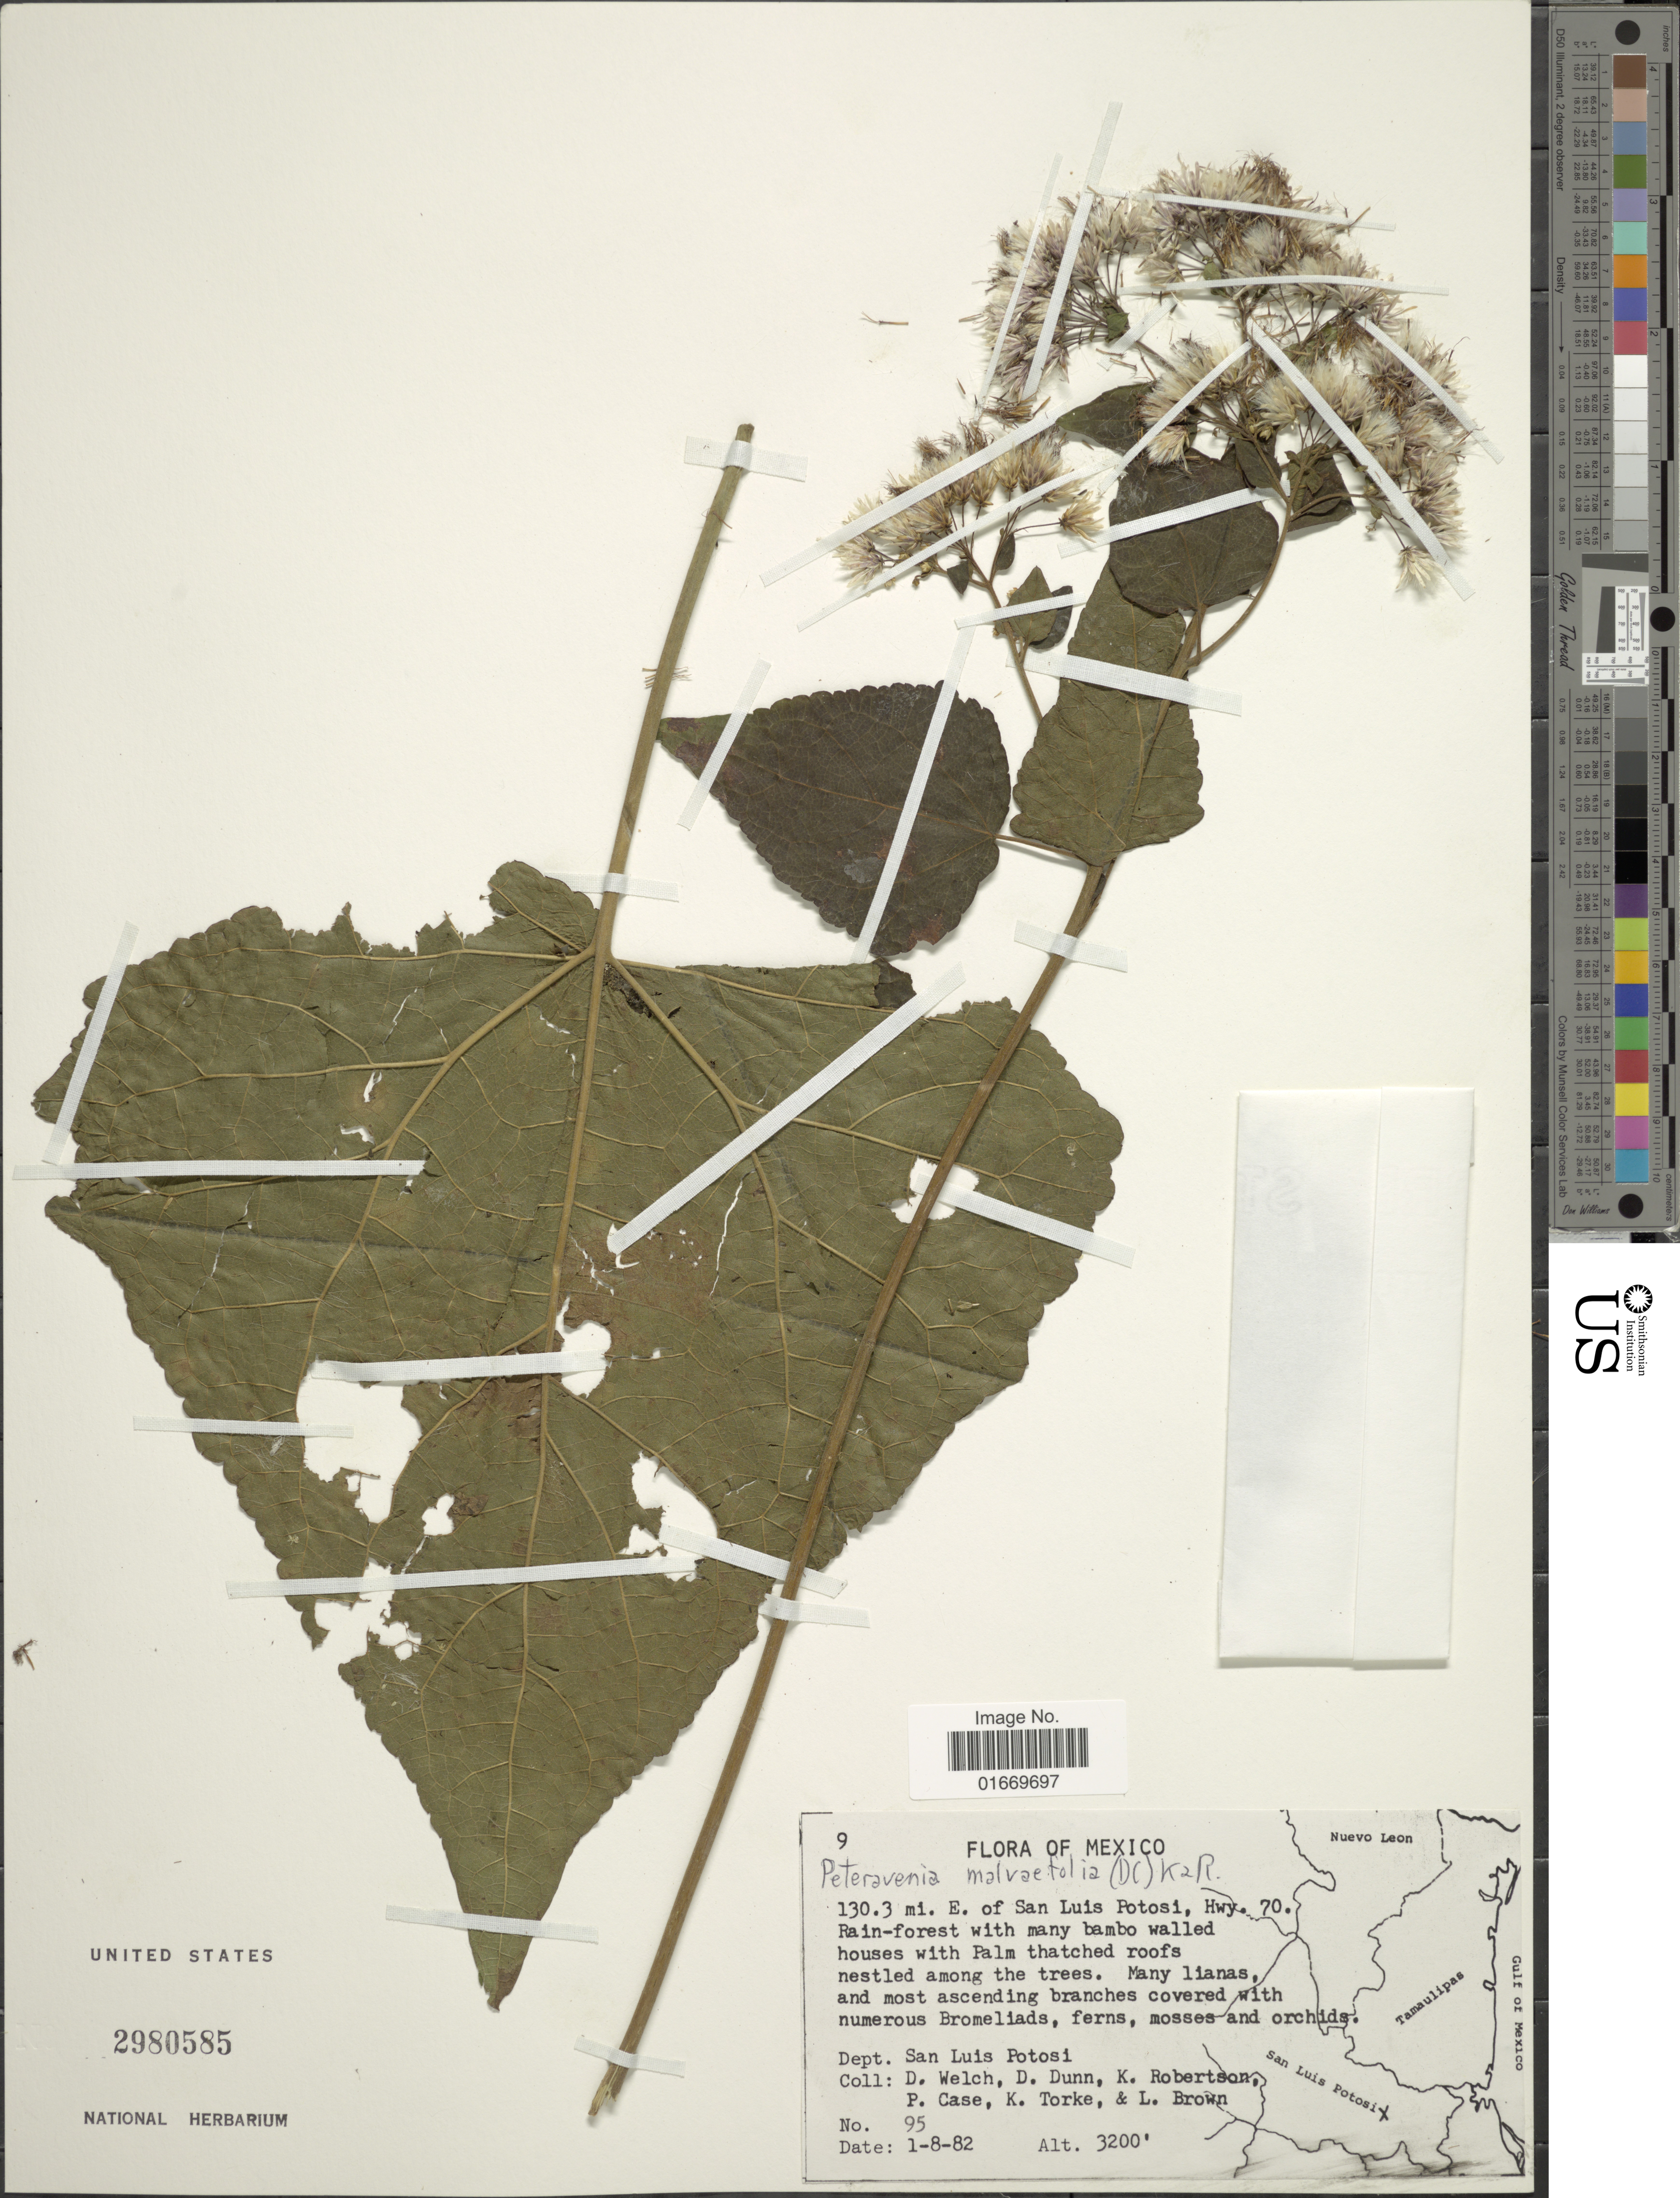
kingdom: Plantae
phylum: Tracheophyta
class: Magnoliopsida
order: Asterales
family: Asteraceae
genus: Peteravenia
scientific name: Peteravenia malvaefolia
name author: (DC.) R.M. King & H. Rob.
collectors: D. S. Welch, D. Dunn, K. Robertson, P. Case & et al.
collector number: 95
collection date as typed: Transcribed d/m/y: 1/8/82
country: Mexico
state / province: San Luis Potosí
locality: Mexico. 130.3 mi. E. of San Luis Potosí, Hwy. 70. Rain-forest with many bambo walled houses with Palm thatched roofs nastled among the trees. Dept. San Luis Potosí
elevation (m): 975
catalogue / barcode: US 2980585